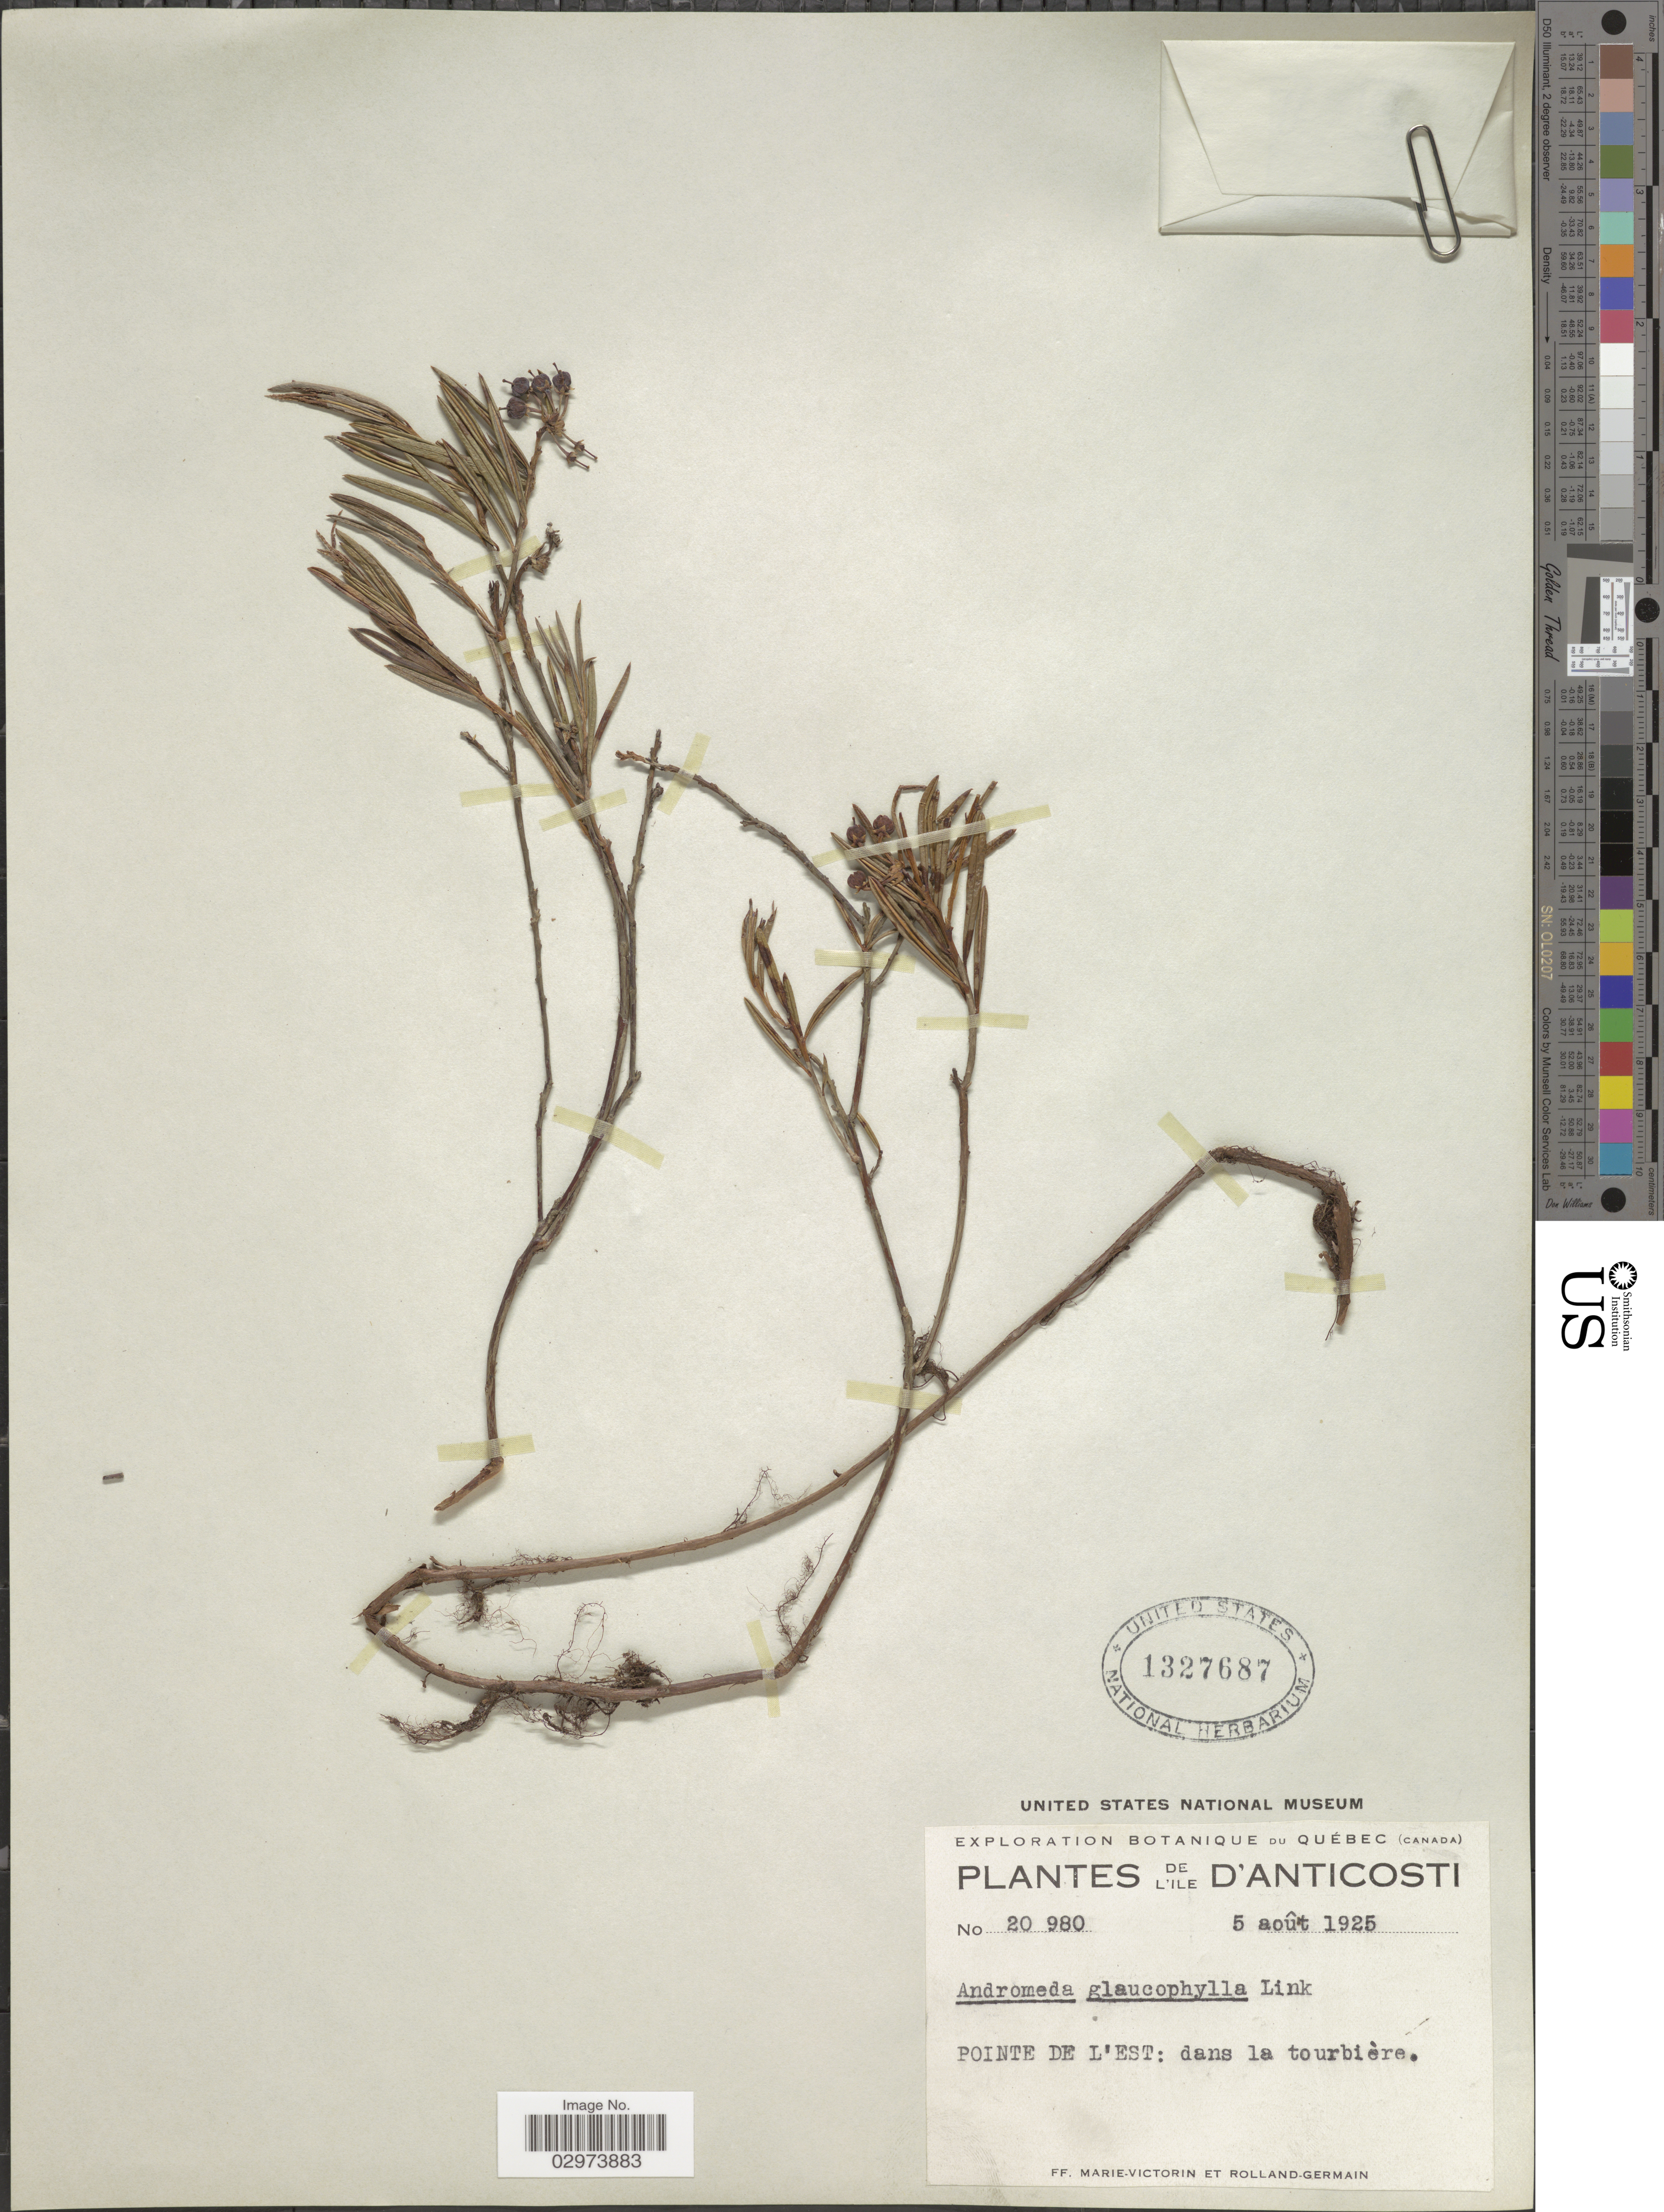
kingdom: Plantae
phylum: Tracheophyta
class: Magnoliopsida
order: Ericales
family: Ericaceae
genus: Andromeda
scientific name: Andromeda polifolia var. latifolia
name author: Aiton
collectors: F. Marie-Victorin & Rolland-Germain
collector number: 20980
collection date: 1925-08-05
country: Canada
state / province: Quebec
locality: L'Ile D'Anticosti. Pointe de L'Est: dans la tourbière.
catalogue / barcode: US 1327687